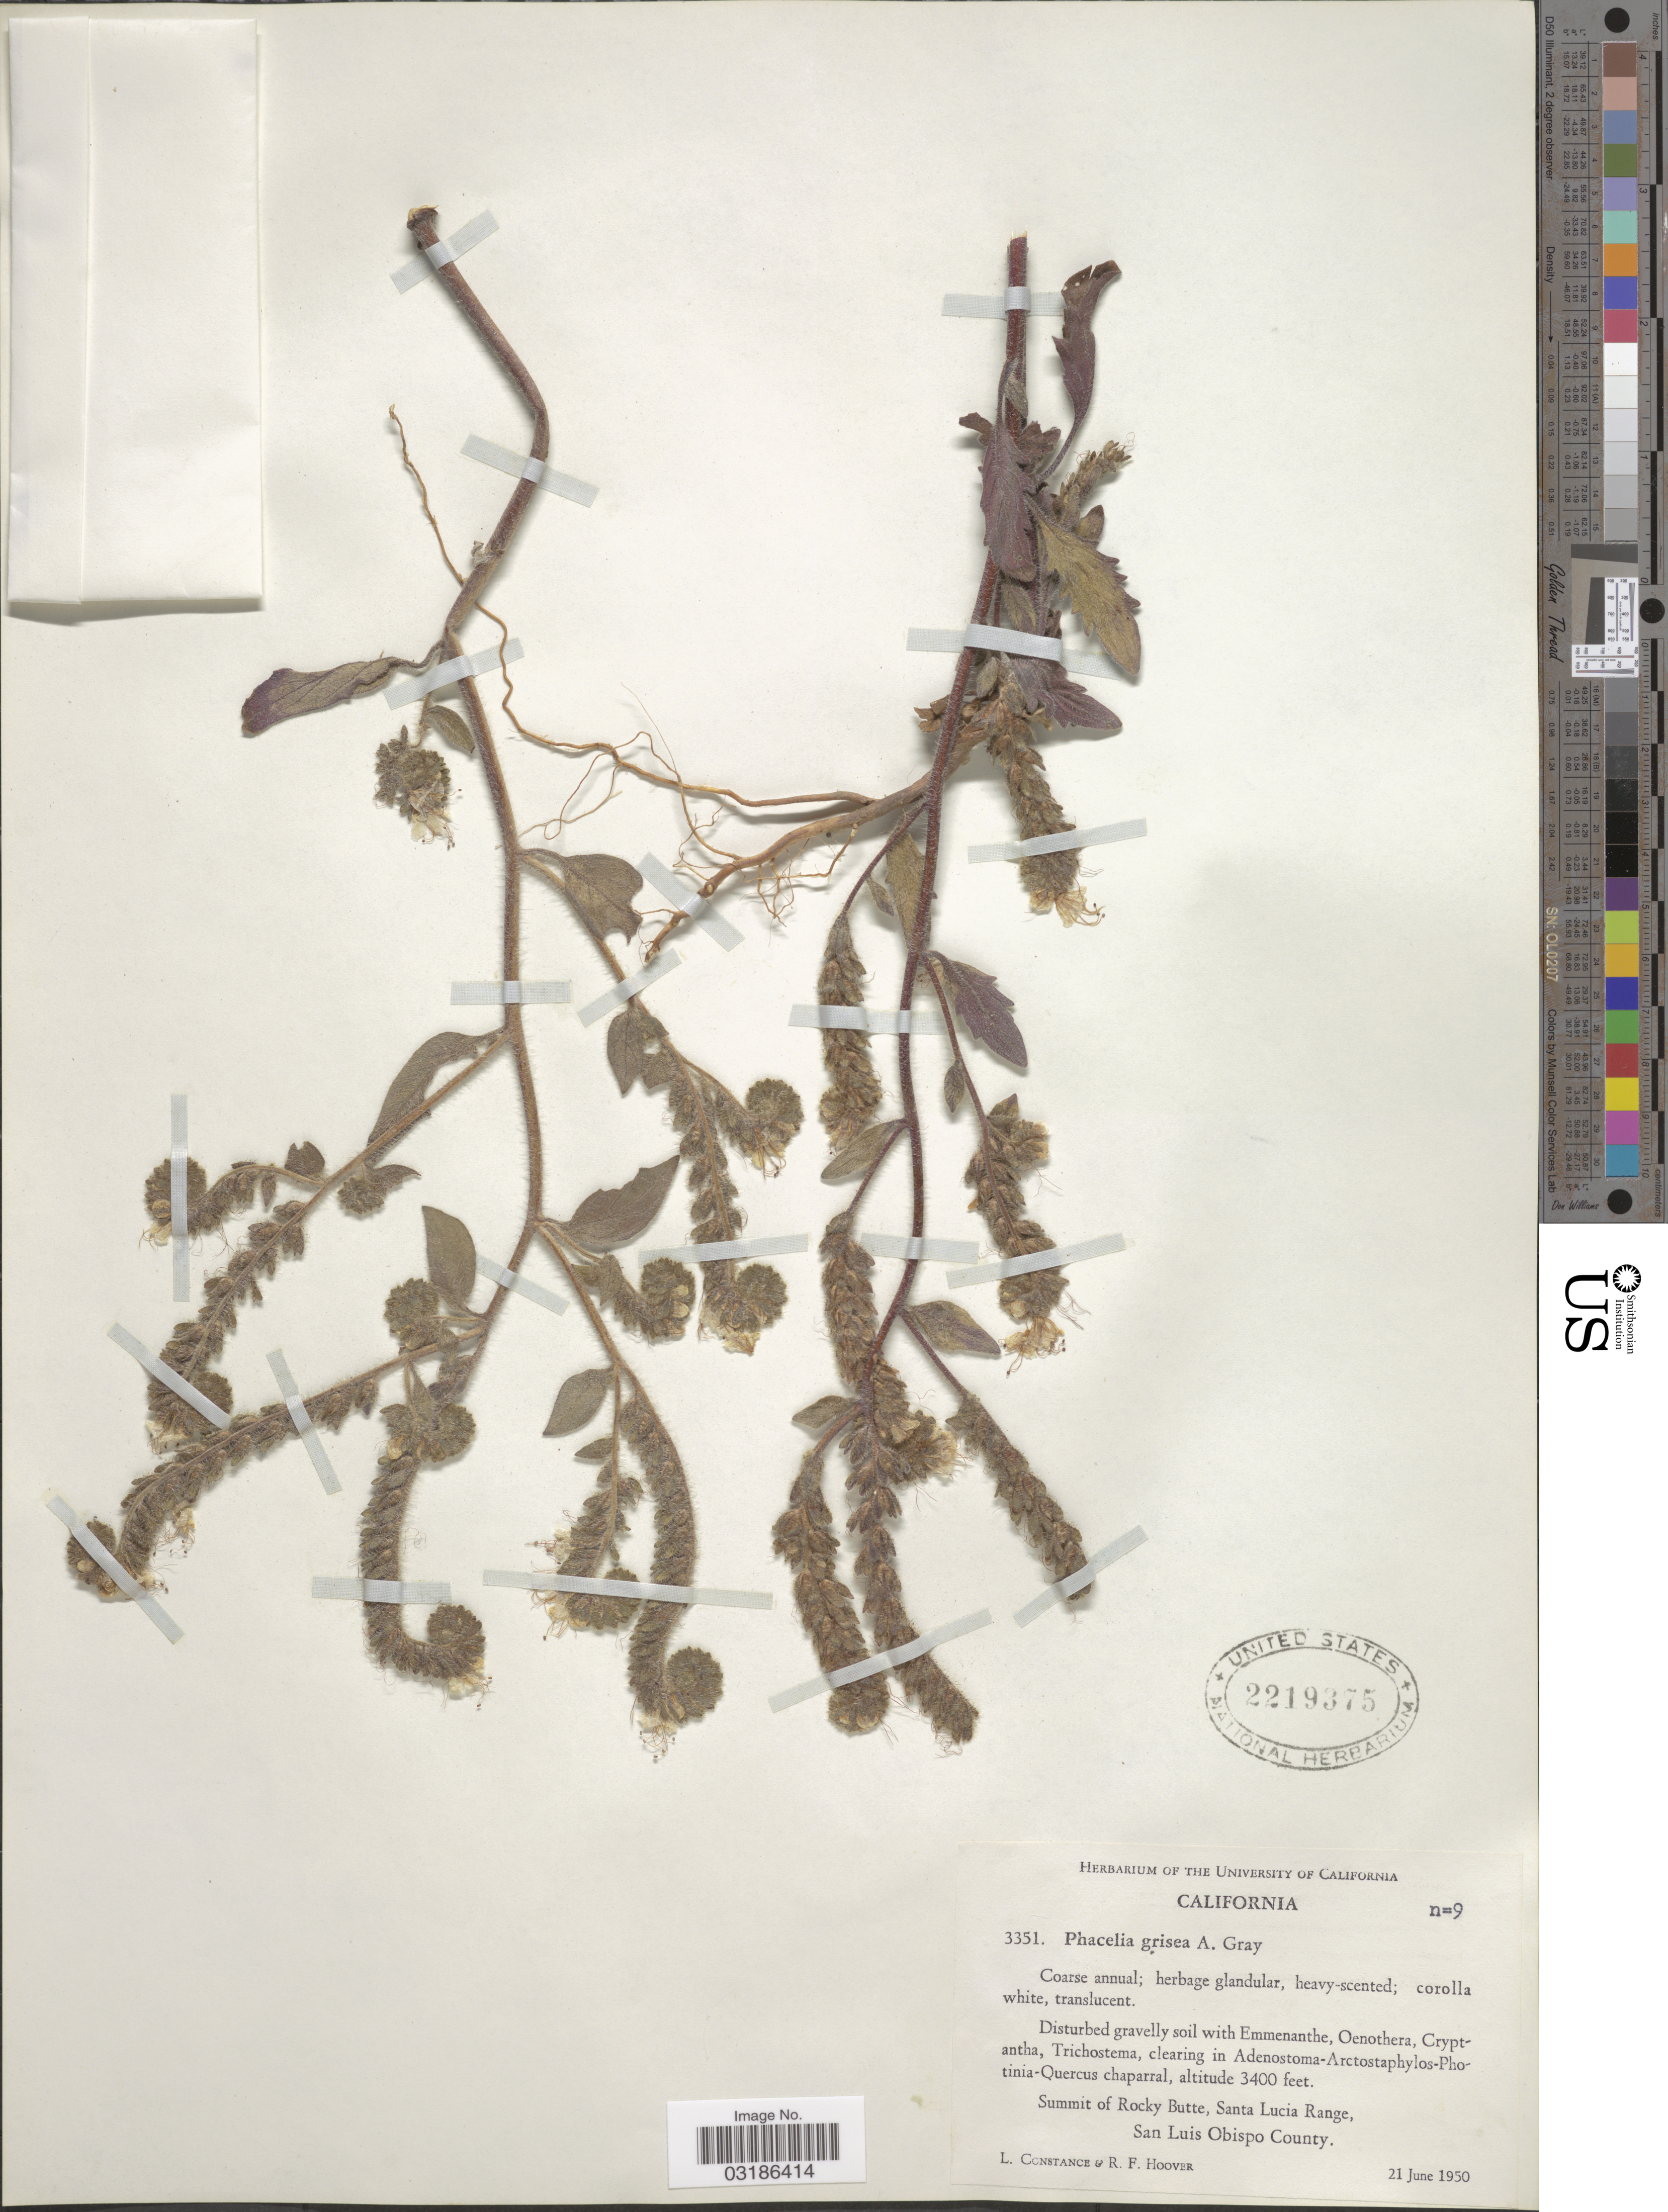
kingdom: Plantae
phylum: Tracheophyta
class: Magnoliopsida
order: Boraginales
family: Hydrophyllaceae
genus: Phacelia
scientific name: Phacelia grisea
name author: A. Gray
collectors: L. Constance & R. F. Hoover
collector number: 3351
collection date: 1950-06-21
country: United States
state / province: California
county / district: San Luis Obispo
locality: Summit of Rocky Butte, Santa Lucia Range, San Luis Obispo County.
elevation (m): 1036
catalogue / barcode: US 2219375